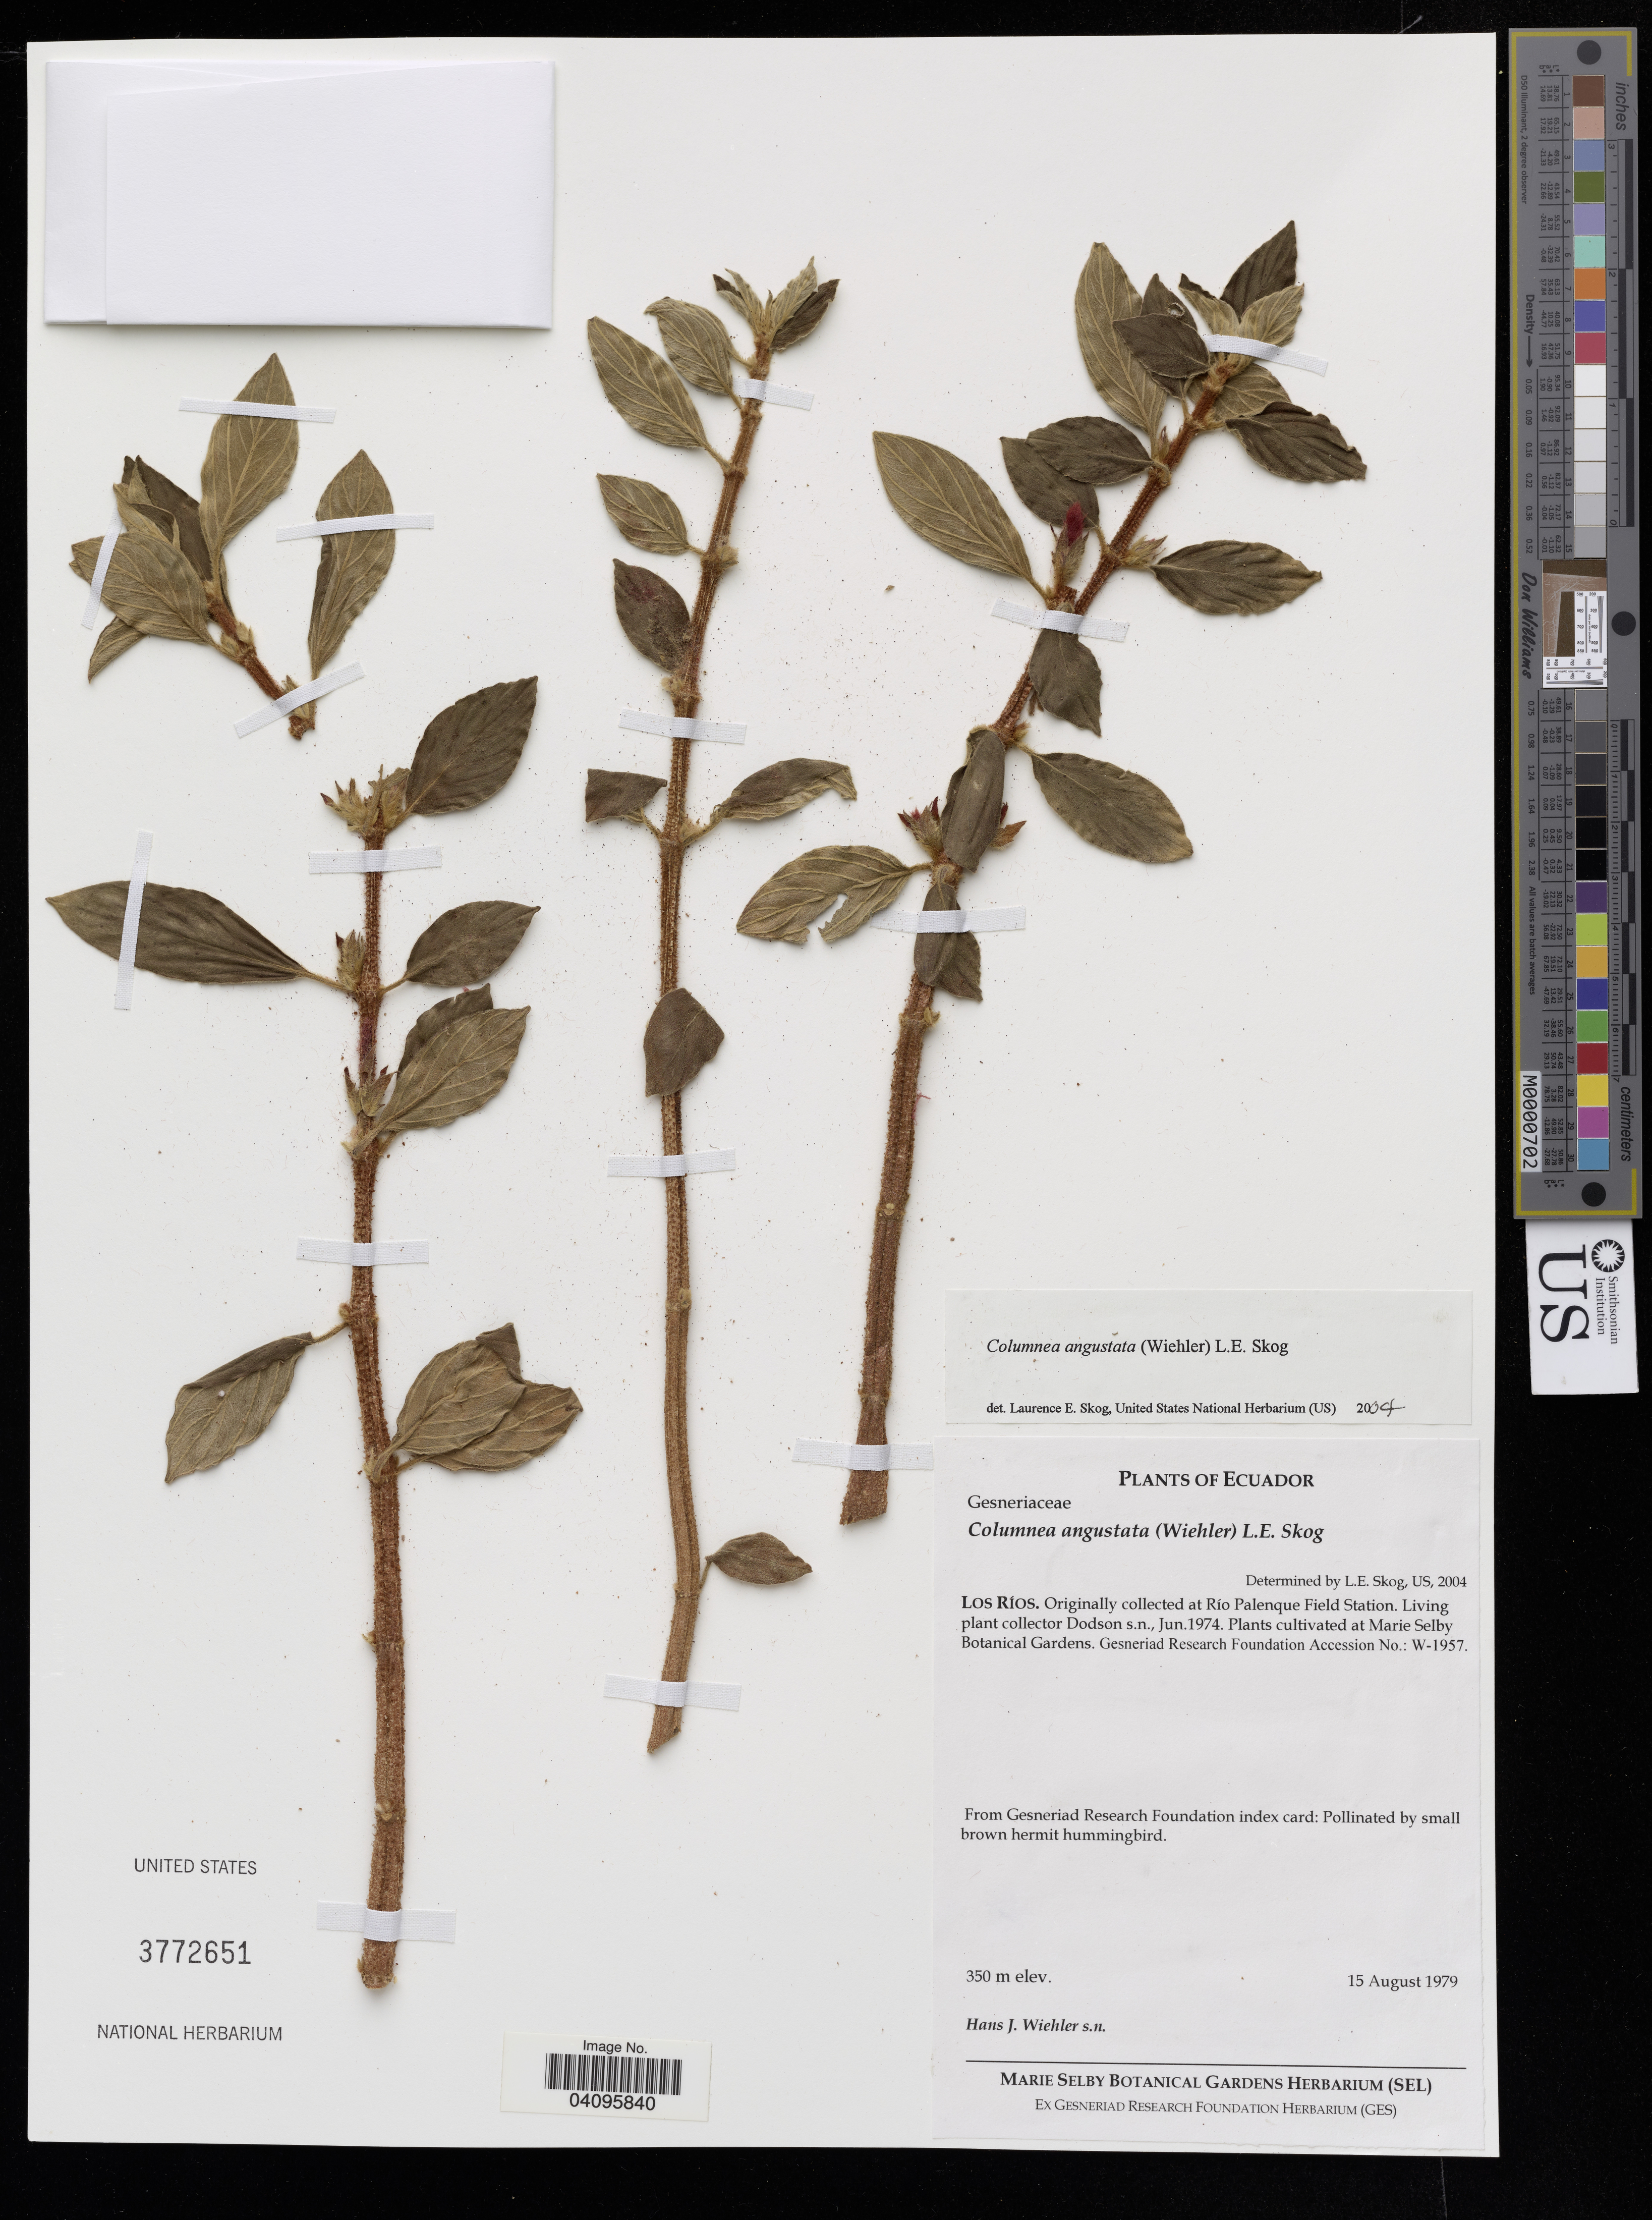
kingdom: Plantae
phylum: Tracheophyta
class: Magnoliopsida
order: Lamiales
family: Gesneriaceae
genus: Columnea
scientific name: Columnea angustata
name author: (Wiehler) L.E. Skog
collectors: -- Dodson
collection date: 1974-06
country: Ecuador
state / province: Los Ríos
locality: Originally collected at Río Palenque Field Station. Living plant collector Dodson s.n., Jun.1974. Plants cultivated at Marie Selby Botanical Gardens. Gesneriad Research Foundation Accession No .: W-1957.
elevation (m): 350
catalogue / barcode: US 3772651